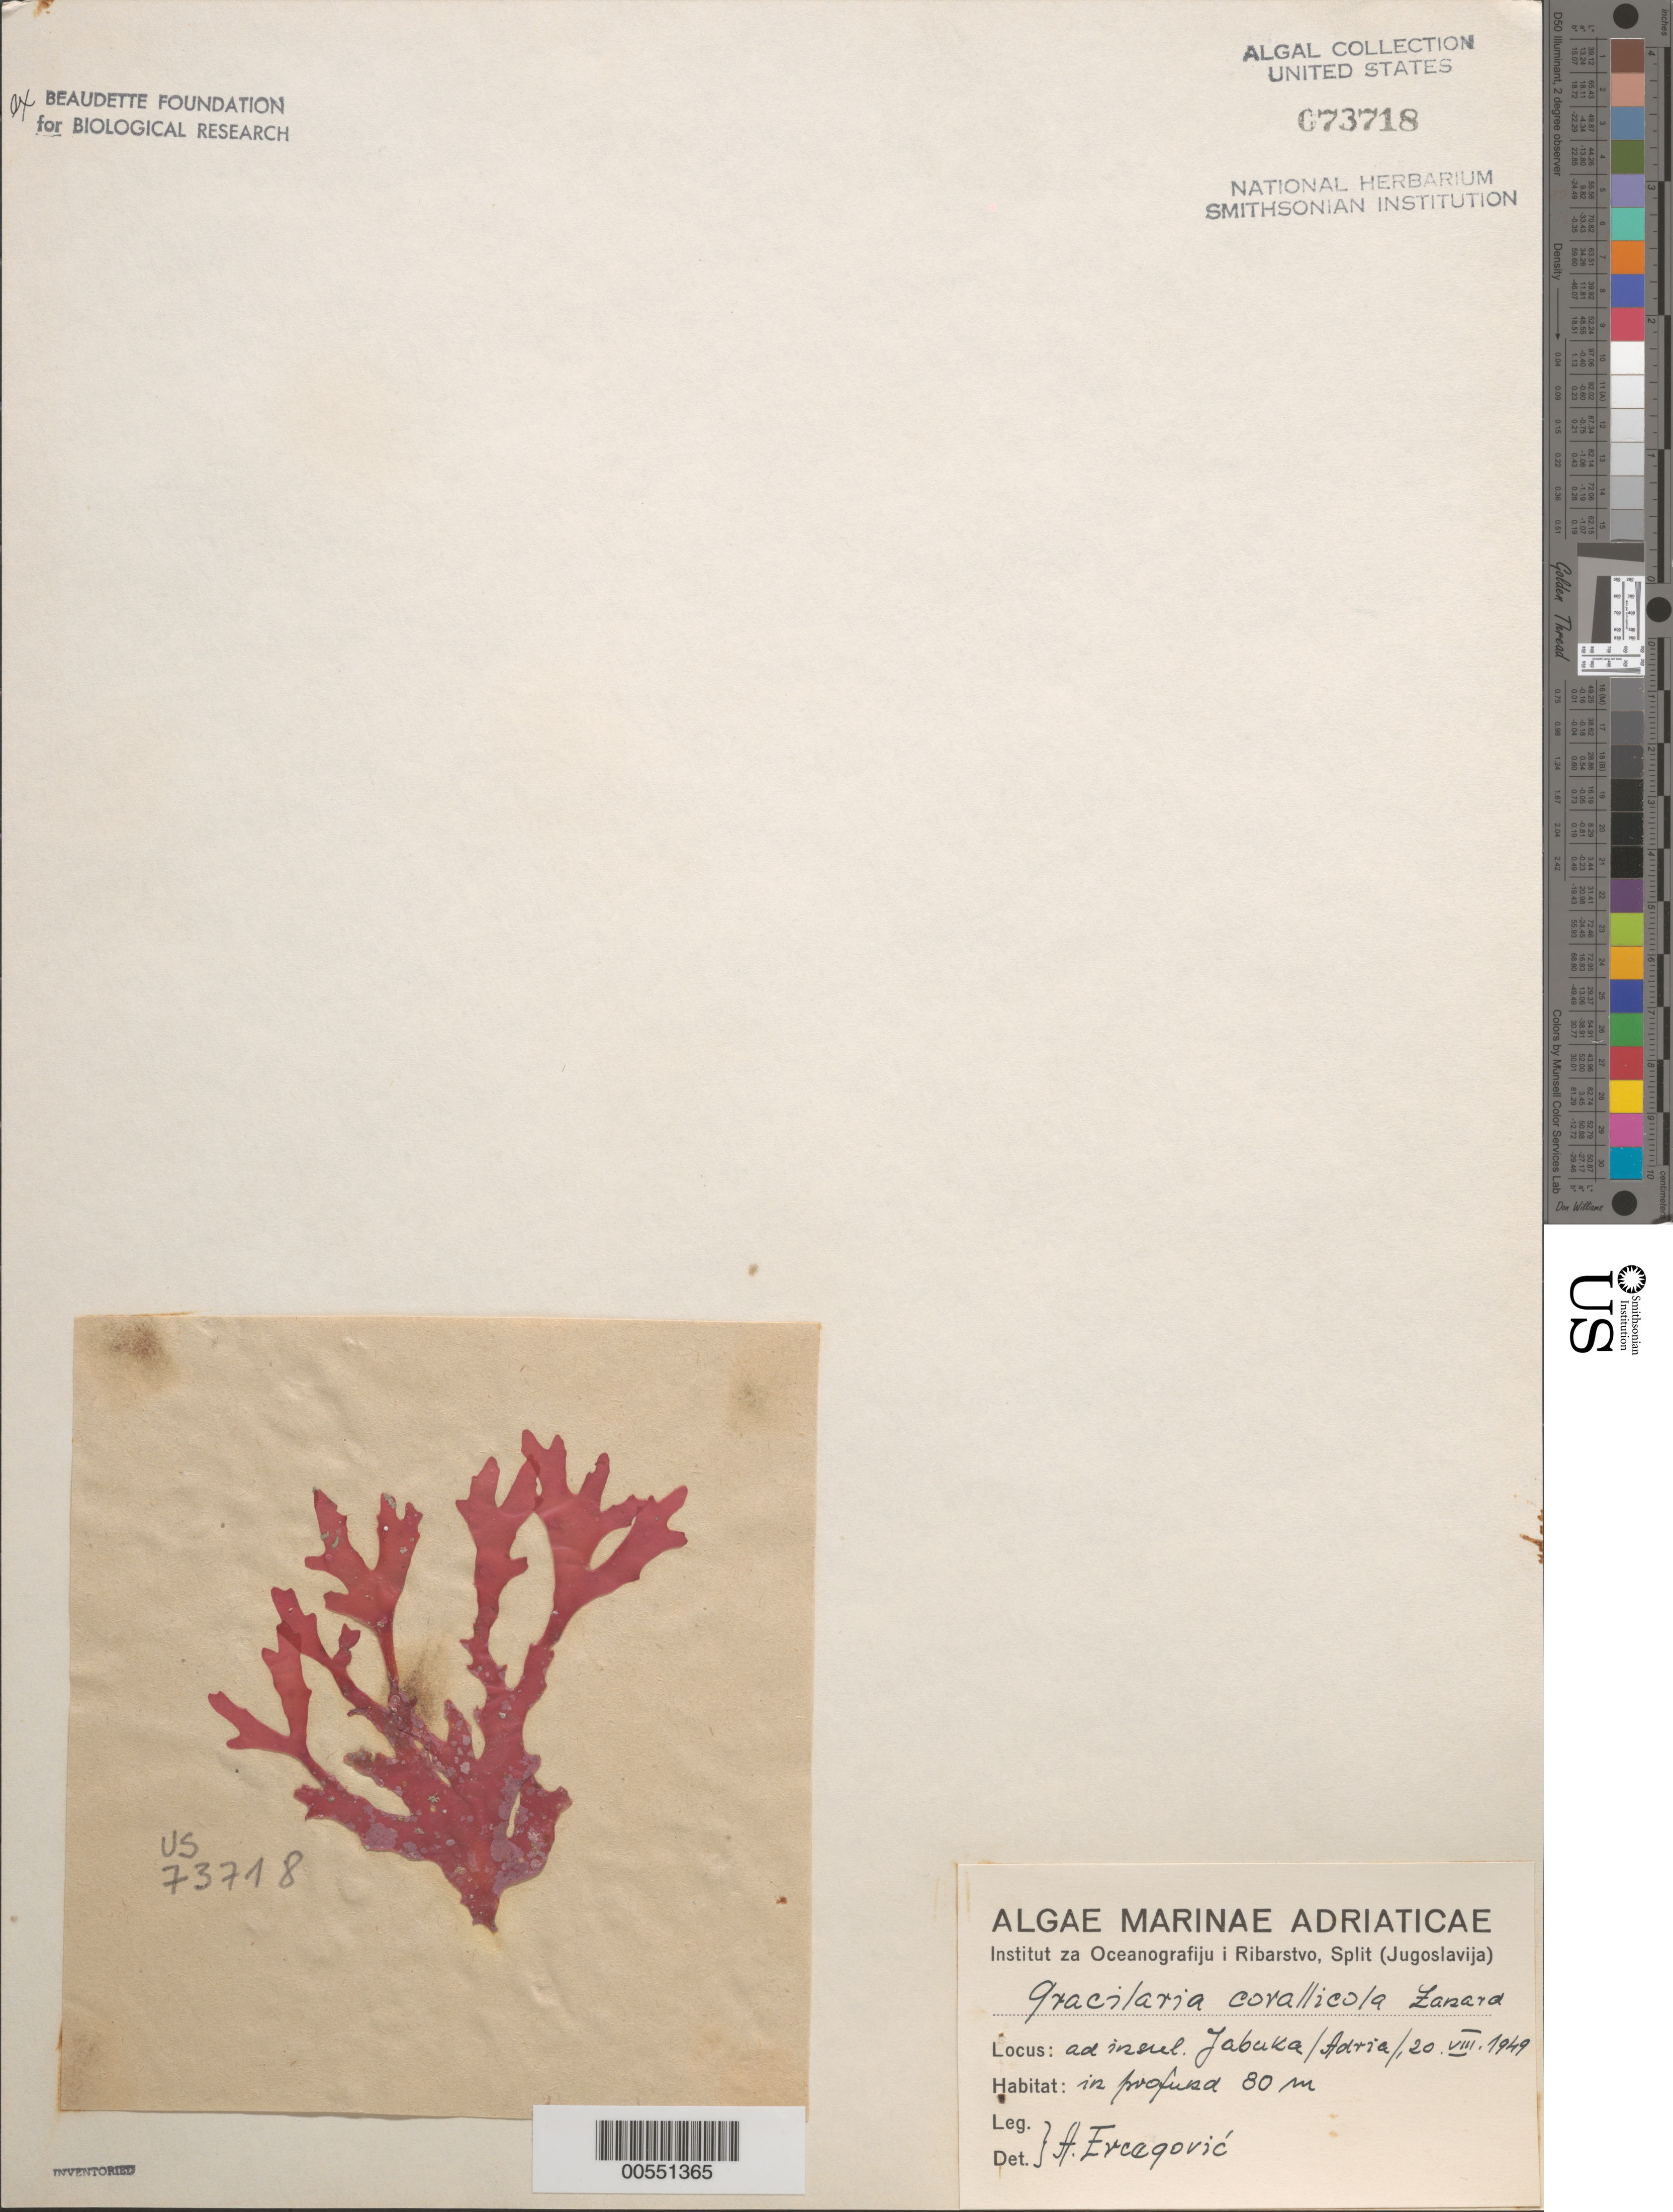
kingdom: Plantae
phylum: Rhodophyta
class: Florideophyceae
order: Gracilariales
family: Gracilariaceae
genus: Gracilaria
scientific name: Gracilaria corallicola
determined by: Ercegovic, A.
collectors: A. Ercegovic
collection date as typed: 20 Aug 1949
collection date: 1949-08-20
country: Croatia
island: Jabuka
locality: Adriatic Sea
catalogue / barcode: US 73718